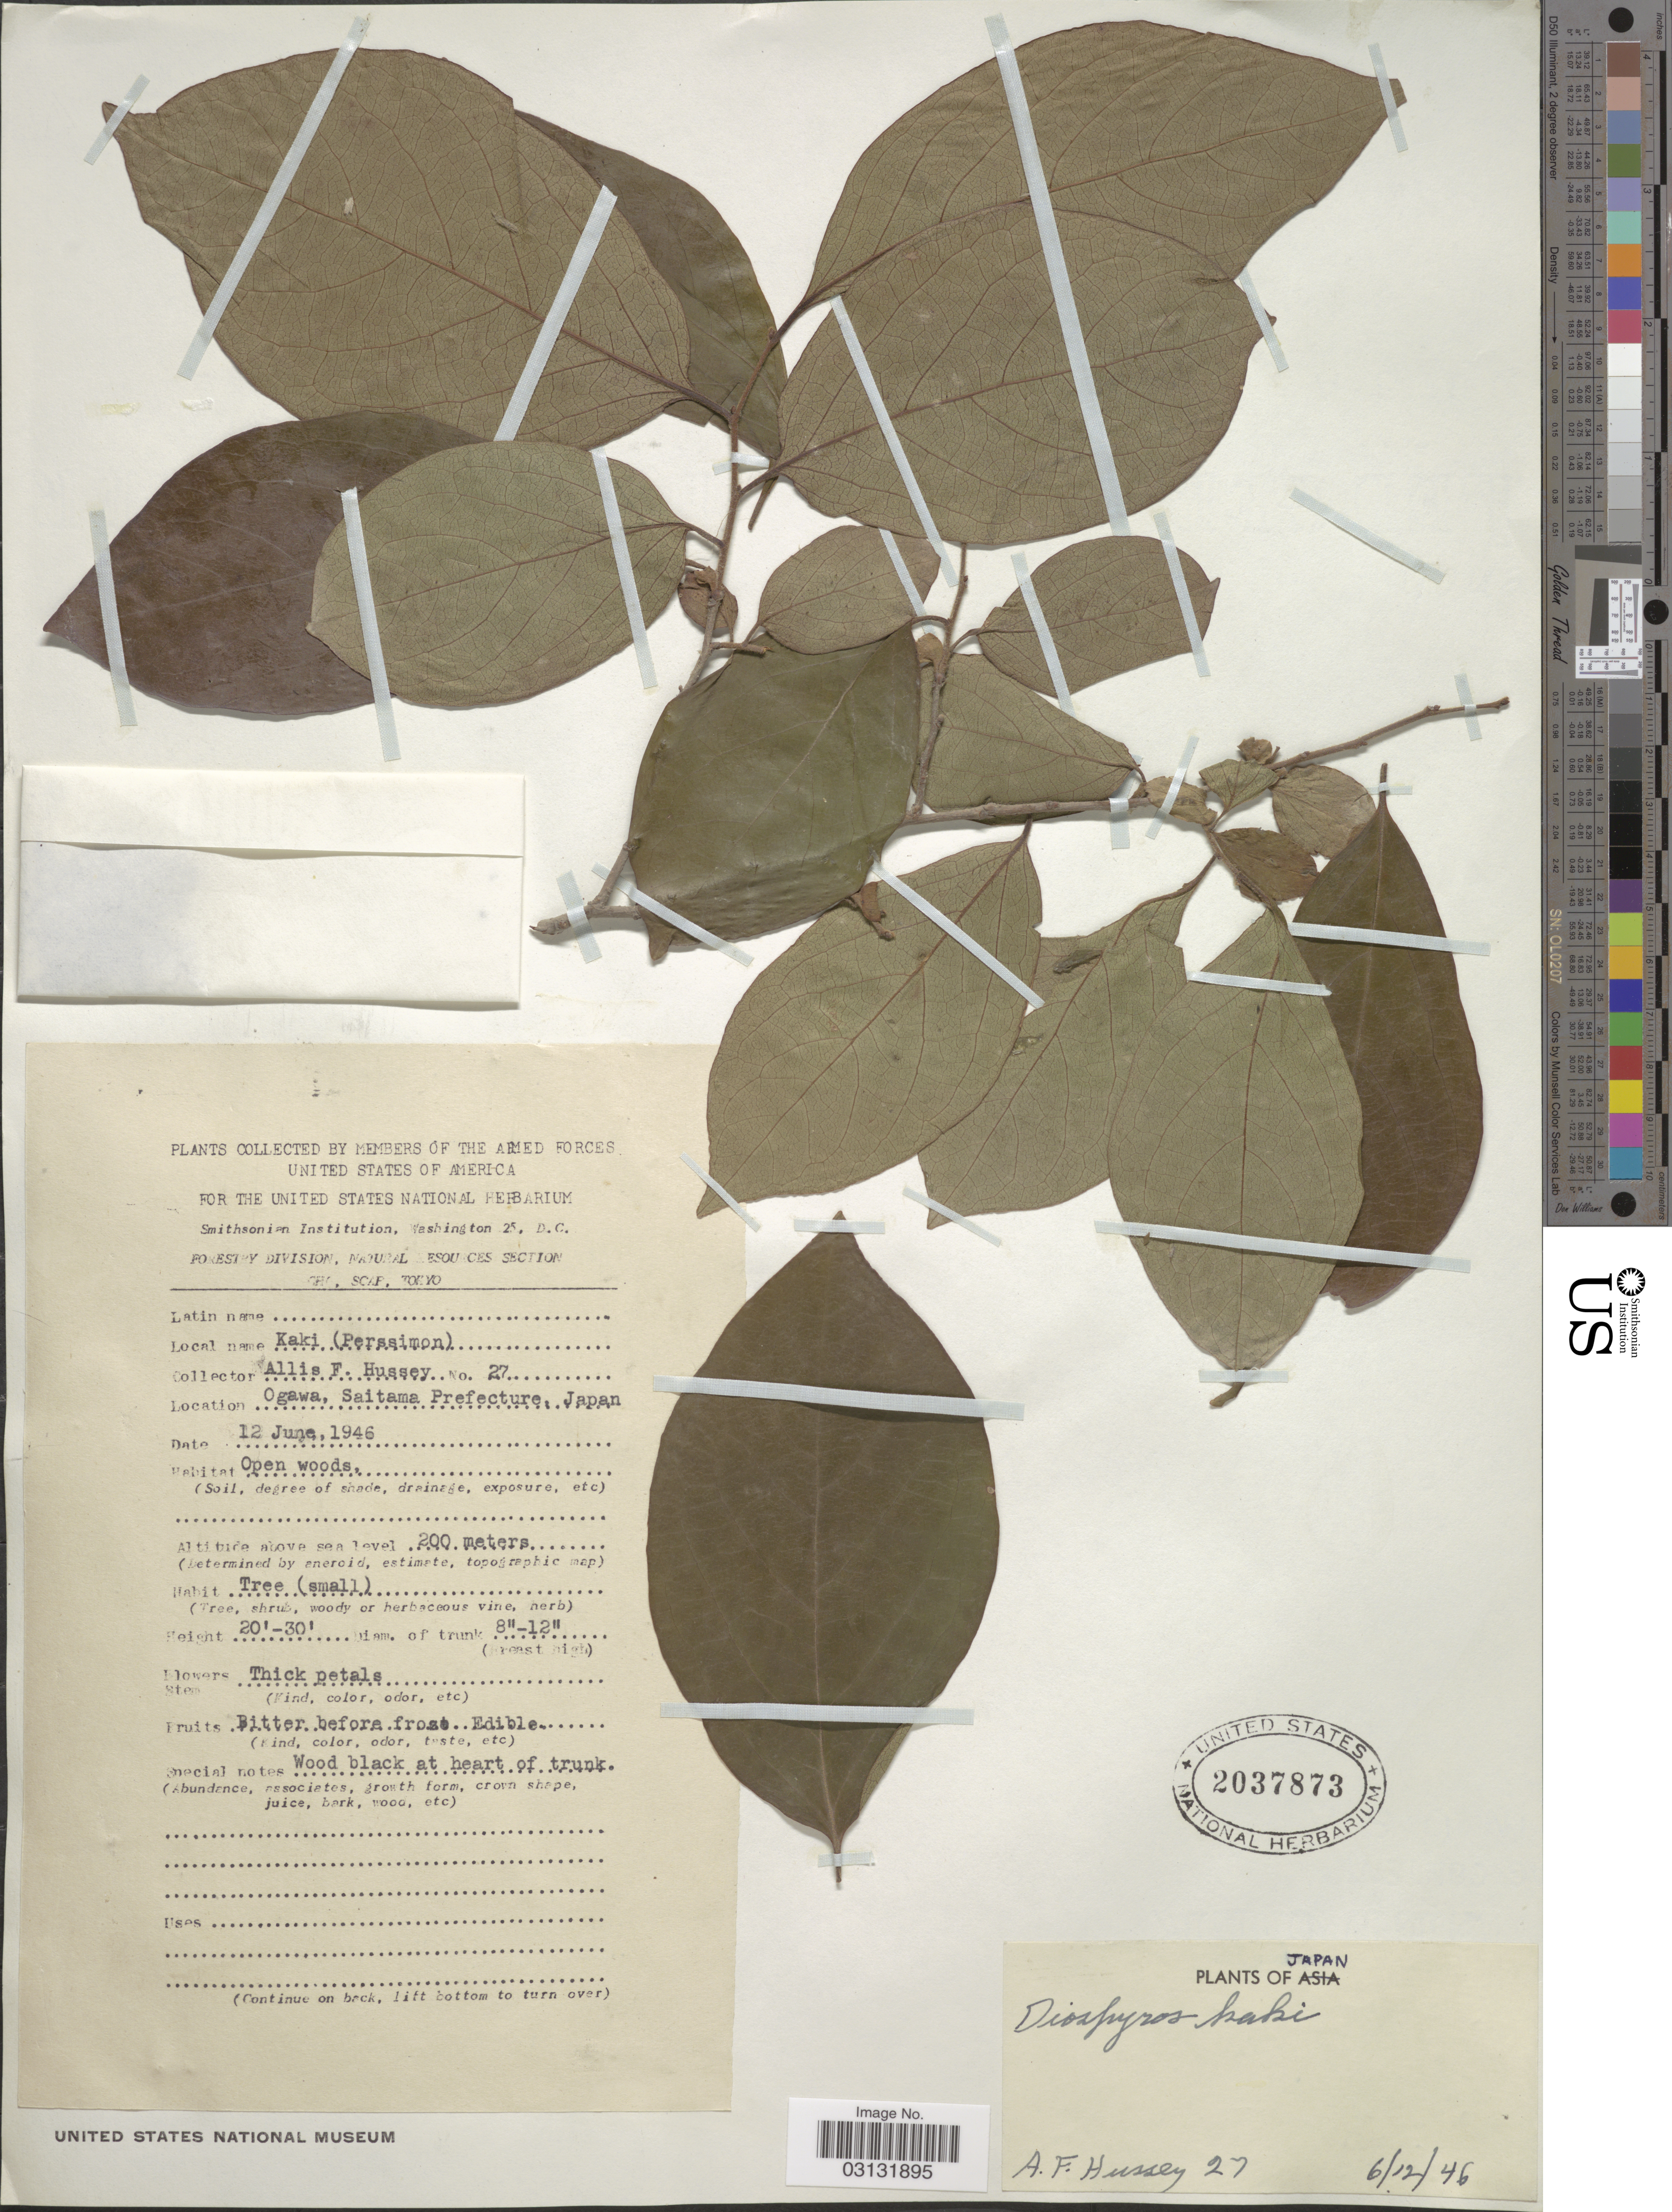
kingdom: Plantae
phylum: Tracheophyta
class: Magnoliopsida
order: Ericales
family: Ebenaceae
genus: Diospyros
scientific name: Diospyros kaki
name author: Thunb.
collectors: A. Hussey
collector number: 27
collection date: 1946-06-12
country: Japan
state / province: Saitama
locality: Ogawa, Saitama Prefecture.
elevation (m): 200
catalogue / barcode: US 2037873